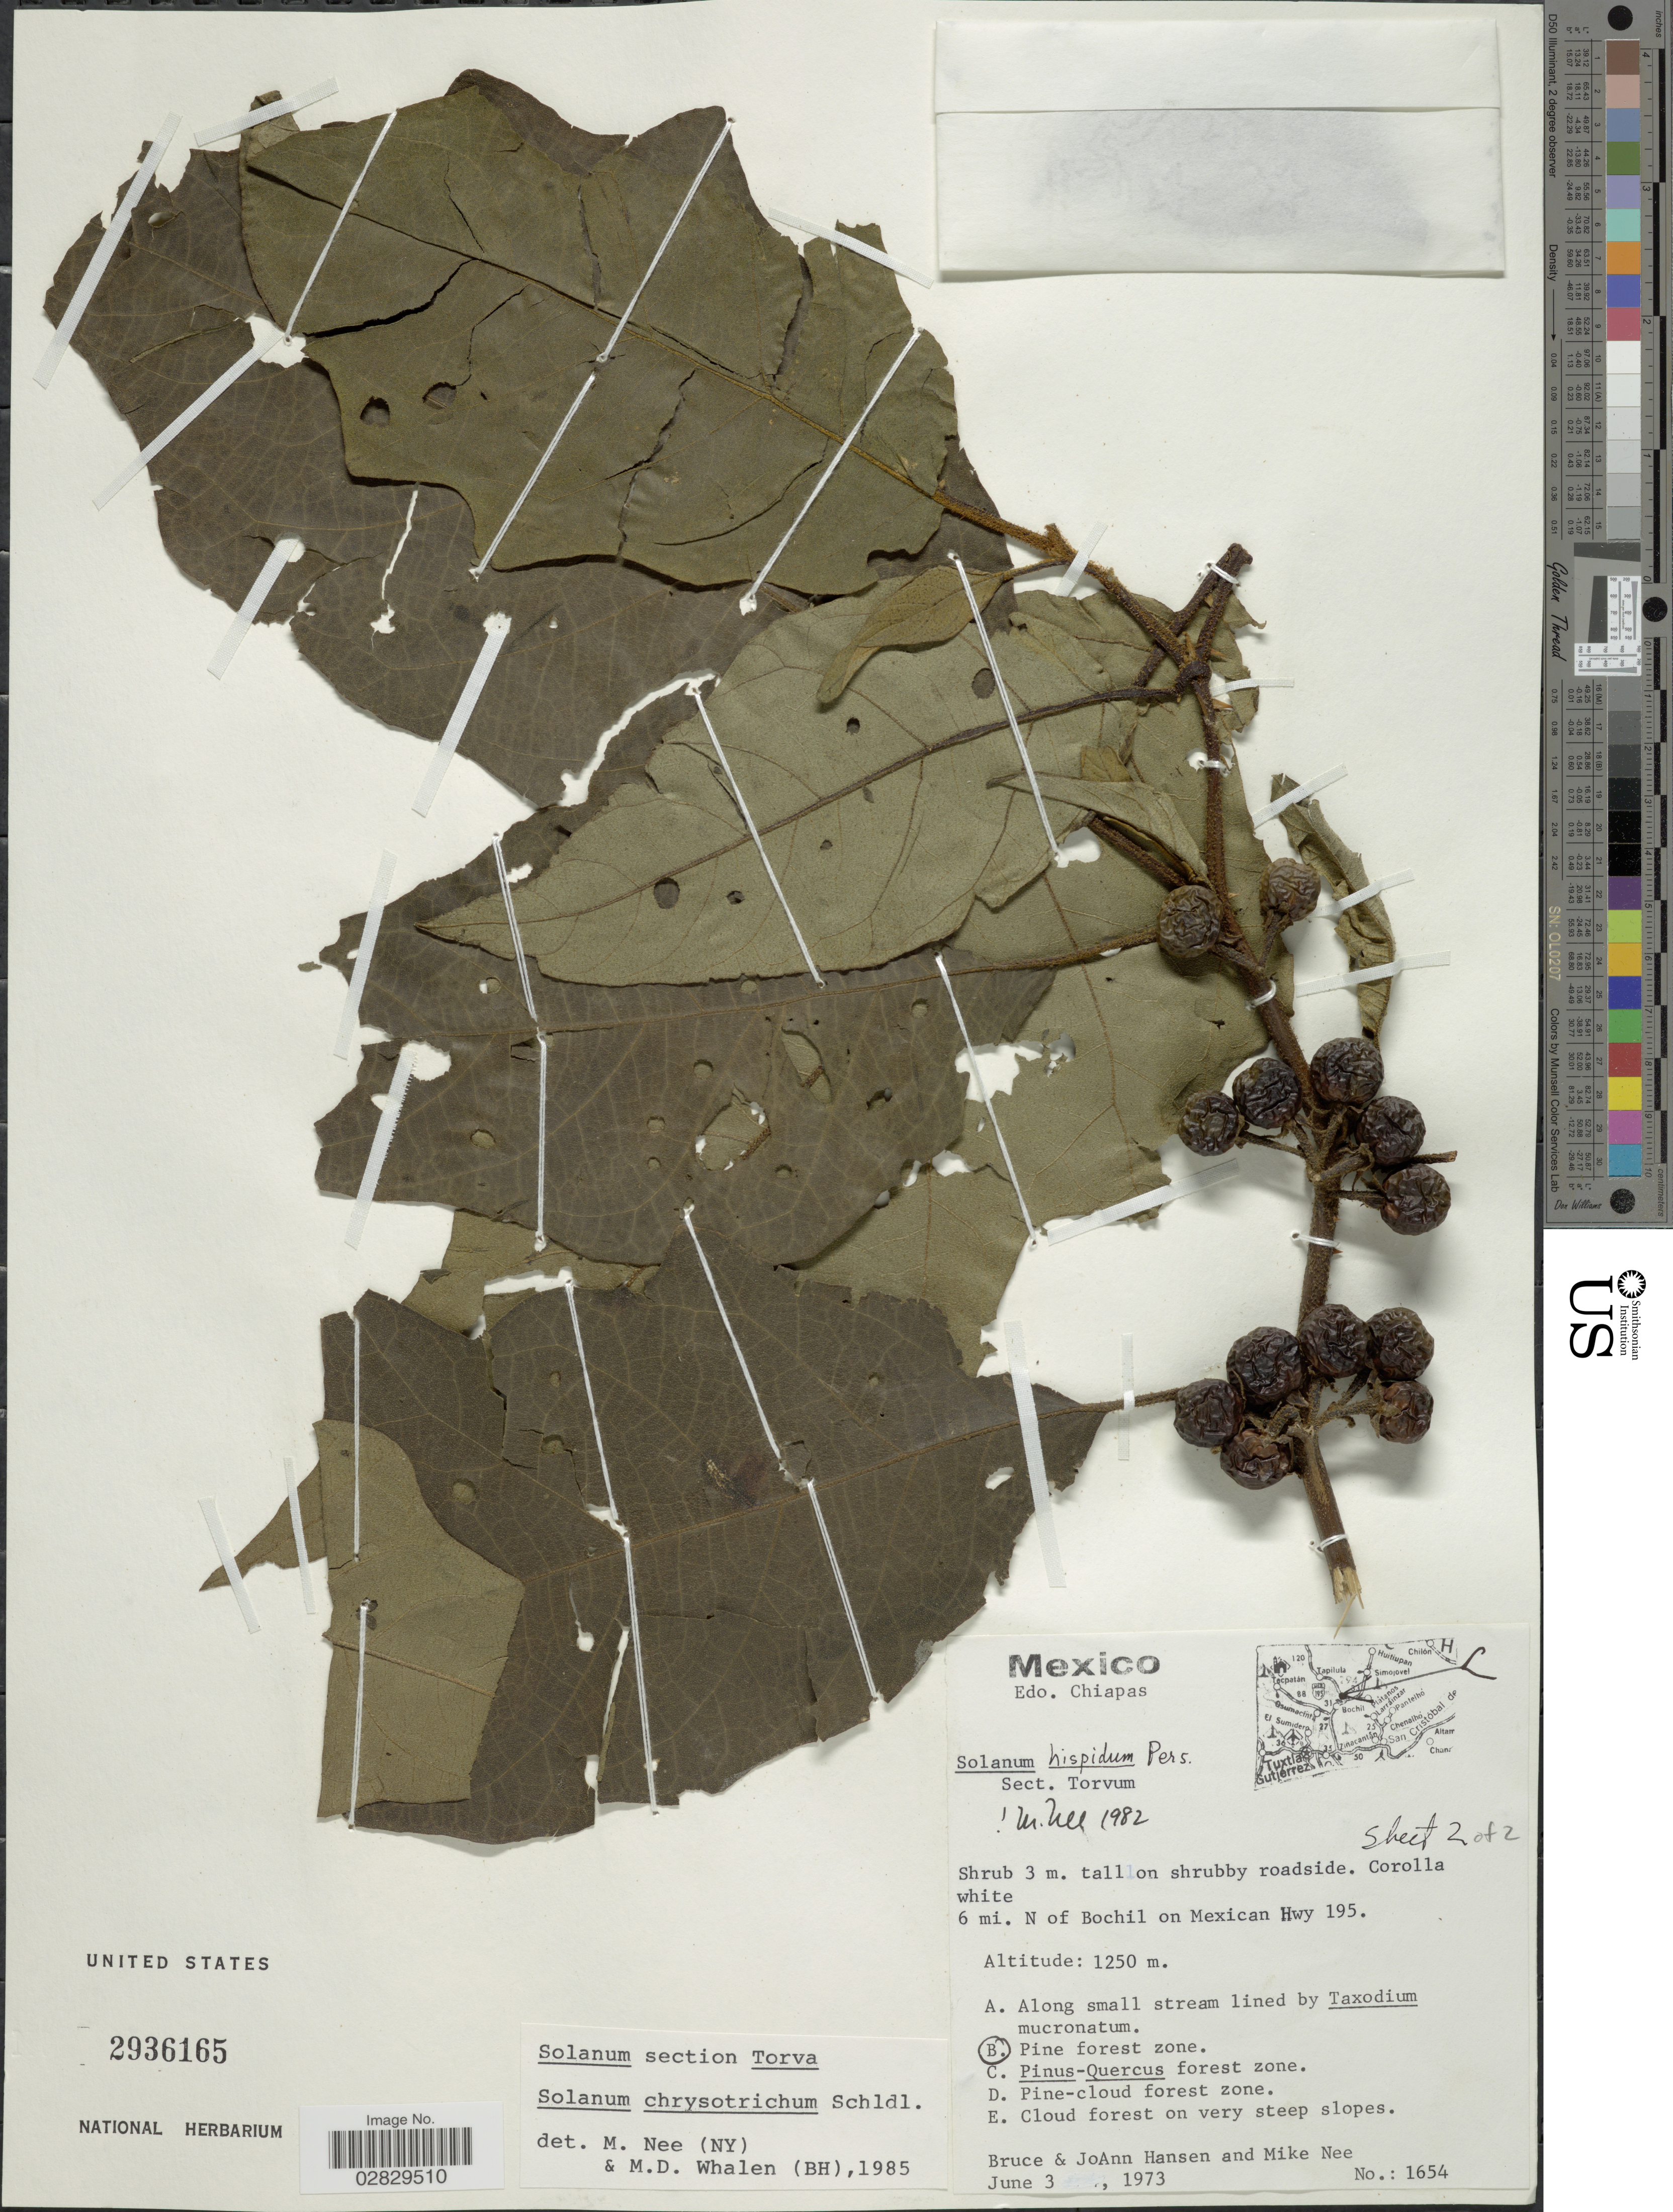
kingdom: Plantae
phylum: Tracheophyta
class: Magnoliopsida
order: Solanales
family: Solanaceae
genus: Solanum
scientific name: Solanum chrysotrichum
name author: Schltdl.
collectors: B. Hansen, J. Hansen & M. Nee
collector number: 1654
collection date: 1973-06-03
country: Mexico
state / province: Chiapas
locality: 6 mi. N of Bochil on Mexican Hwy 195. Pine forest zone.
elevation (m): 1250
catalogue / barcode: US 2936165